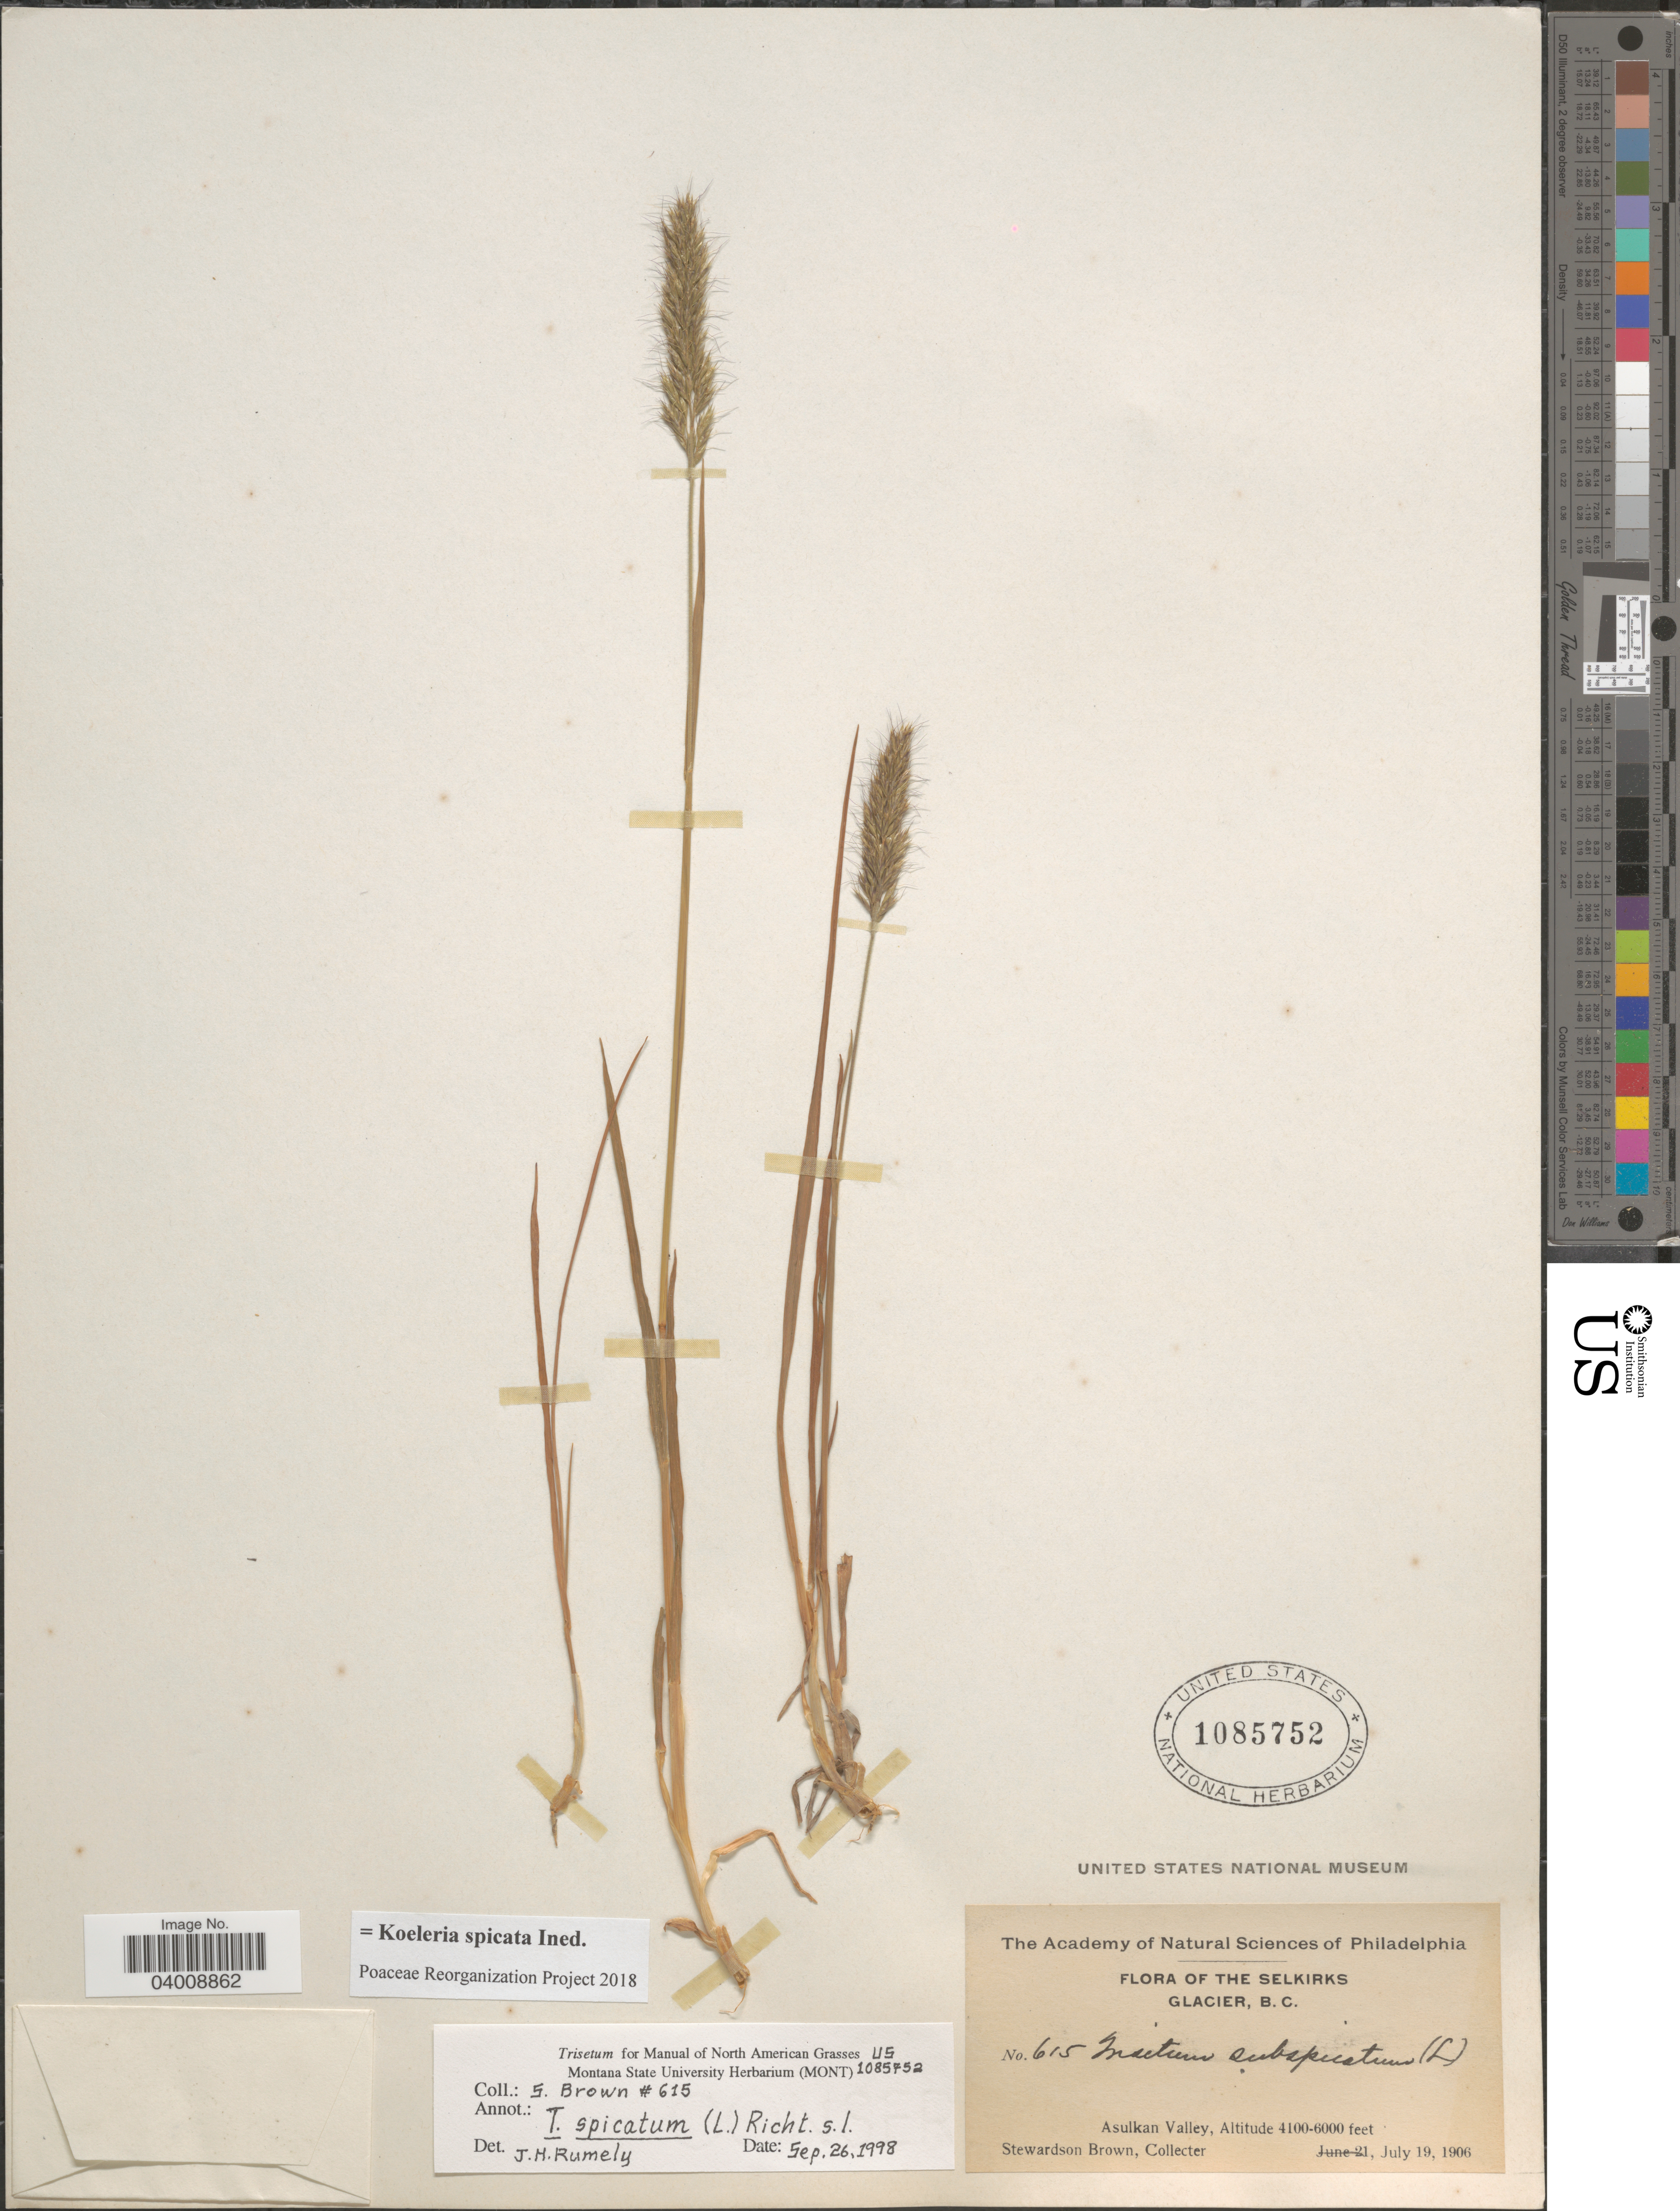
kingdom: Plantae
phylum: Tracheophyta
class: Liliopsida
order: Poales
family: Poaceae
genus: Koeleria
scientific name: Koeleria spicata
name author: (L.) Barberá et al.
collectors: S. Brown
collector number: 615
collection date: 1906-07-19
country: Canada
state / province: British Columbia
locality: The Selkirks. Glacier. Asulkan Valley.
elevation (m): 1250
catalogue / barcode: US 1085752